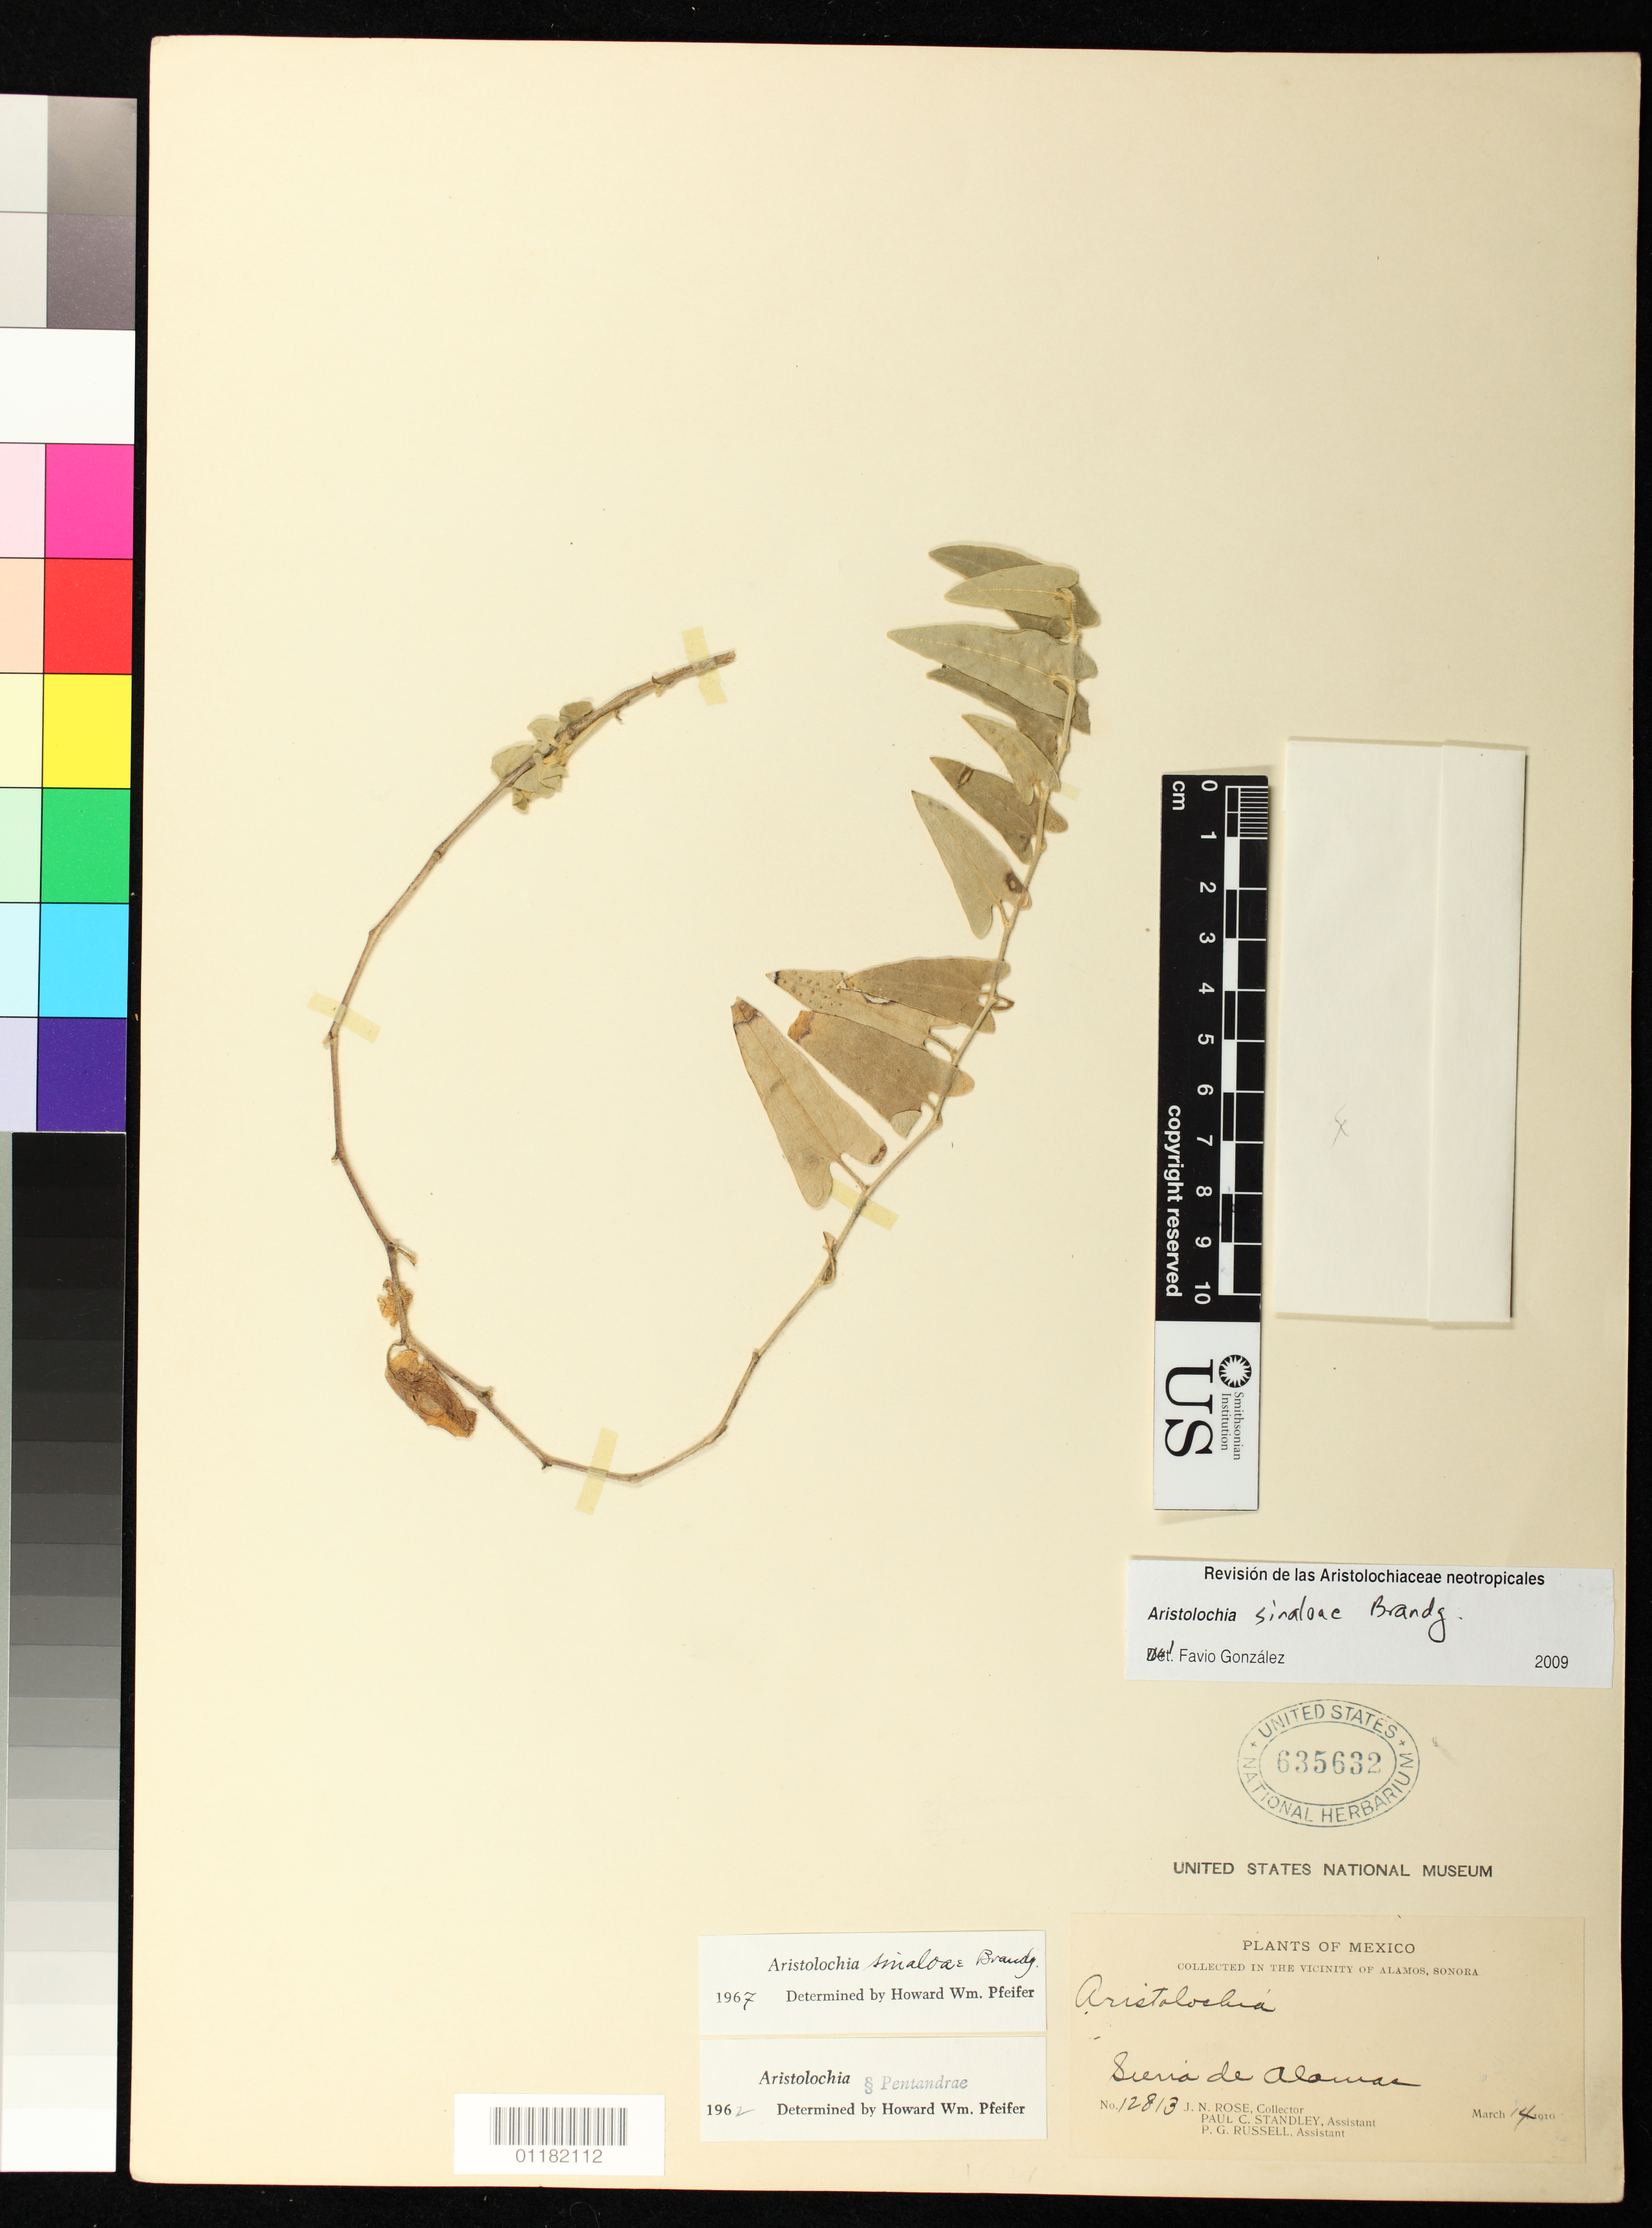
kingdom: Plantae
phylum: Tracheophyta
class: Magnoliopsida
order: Piperales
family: Aristolochiaceae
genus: Aristolochia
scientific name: Aristolochia sinaloae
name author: Brandegee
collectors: J. N. Rose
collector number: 12813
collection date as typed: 14 Mar 1910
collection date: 1910-03-14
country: Mexico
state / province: Sonora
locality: Sierra de Alamos.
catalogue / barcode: US 635632